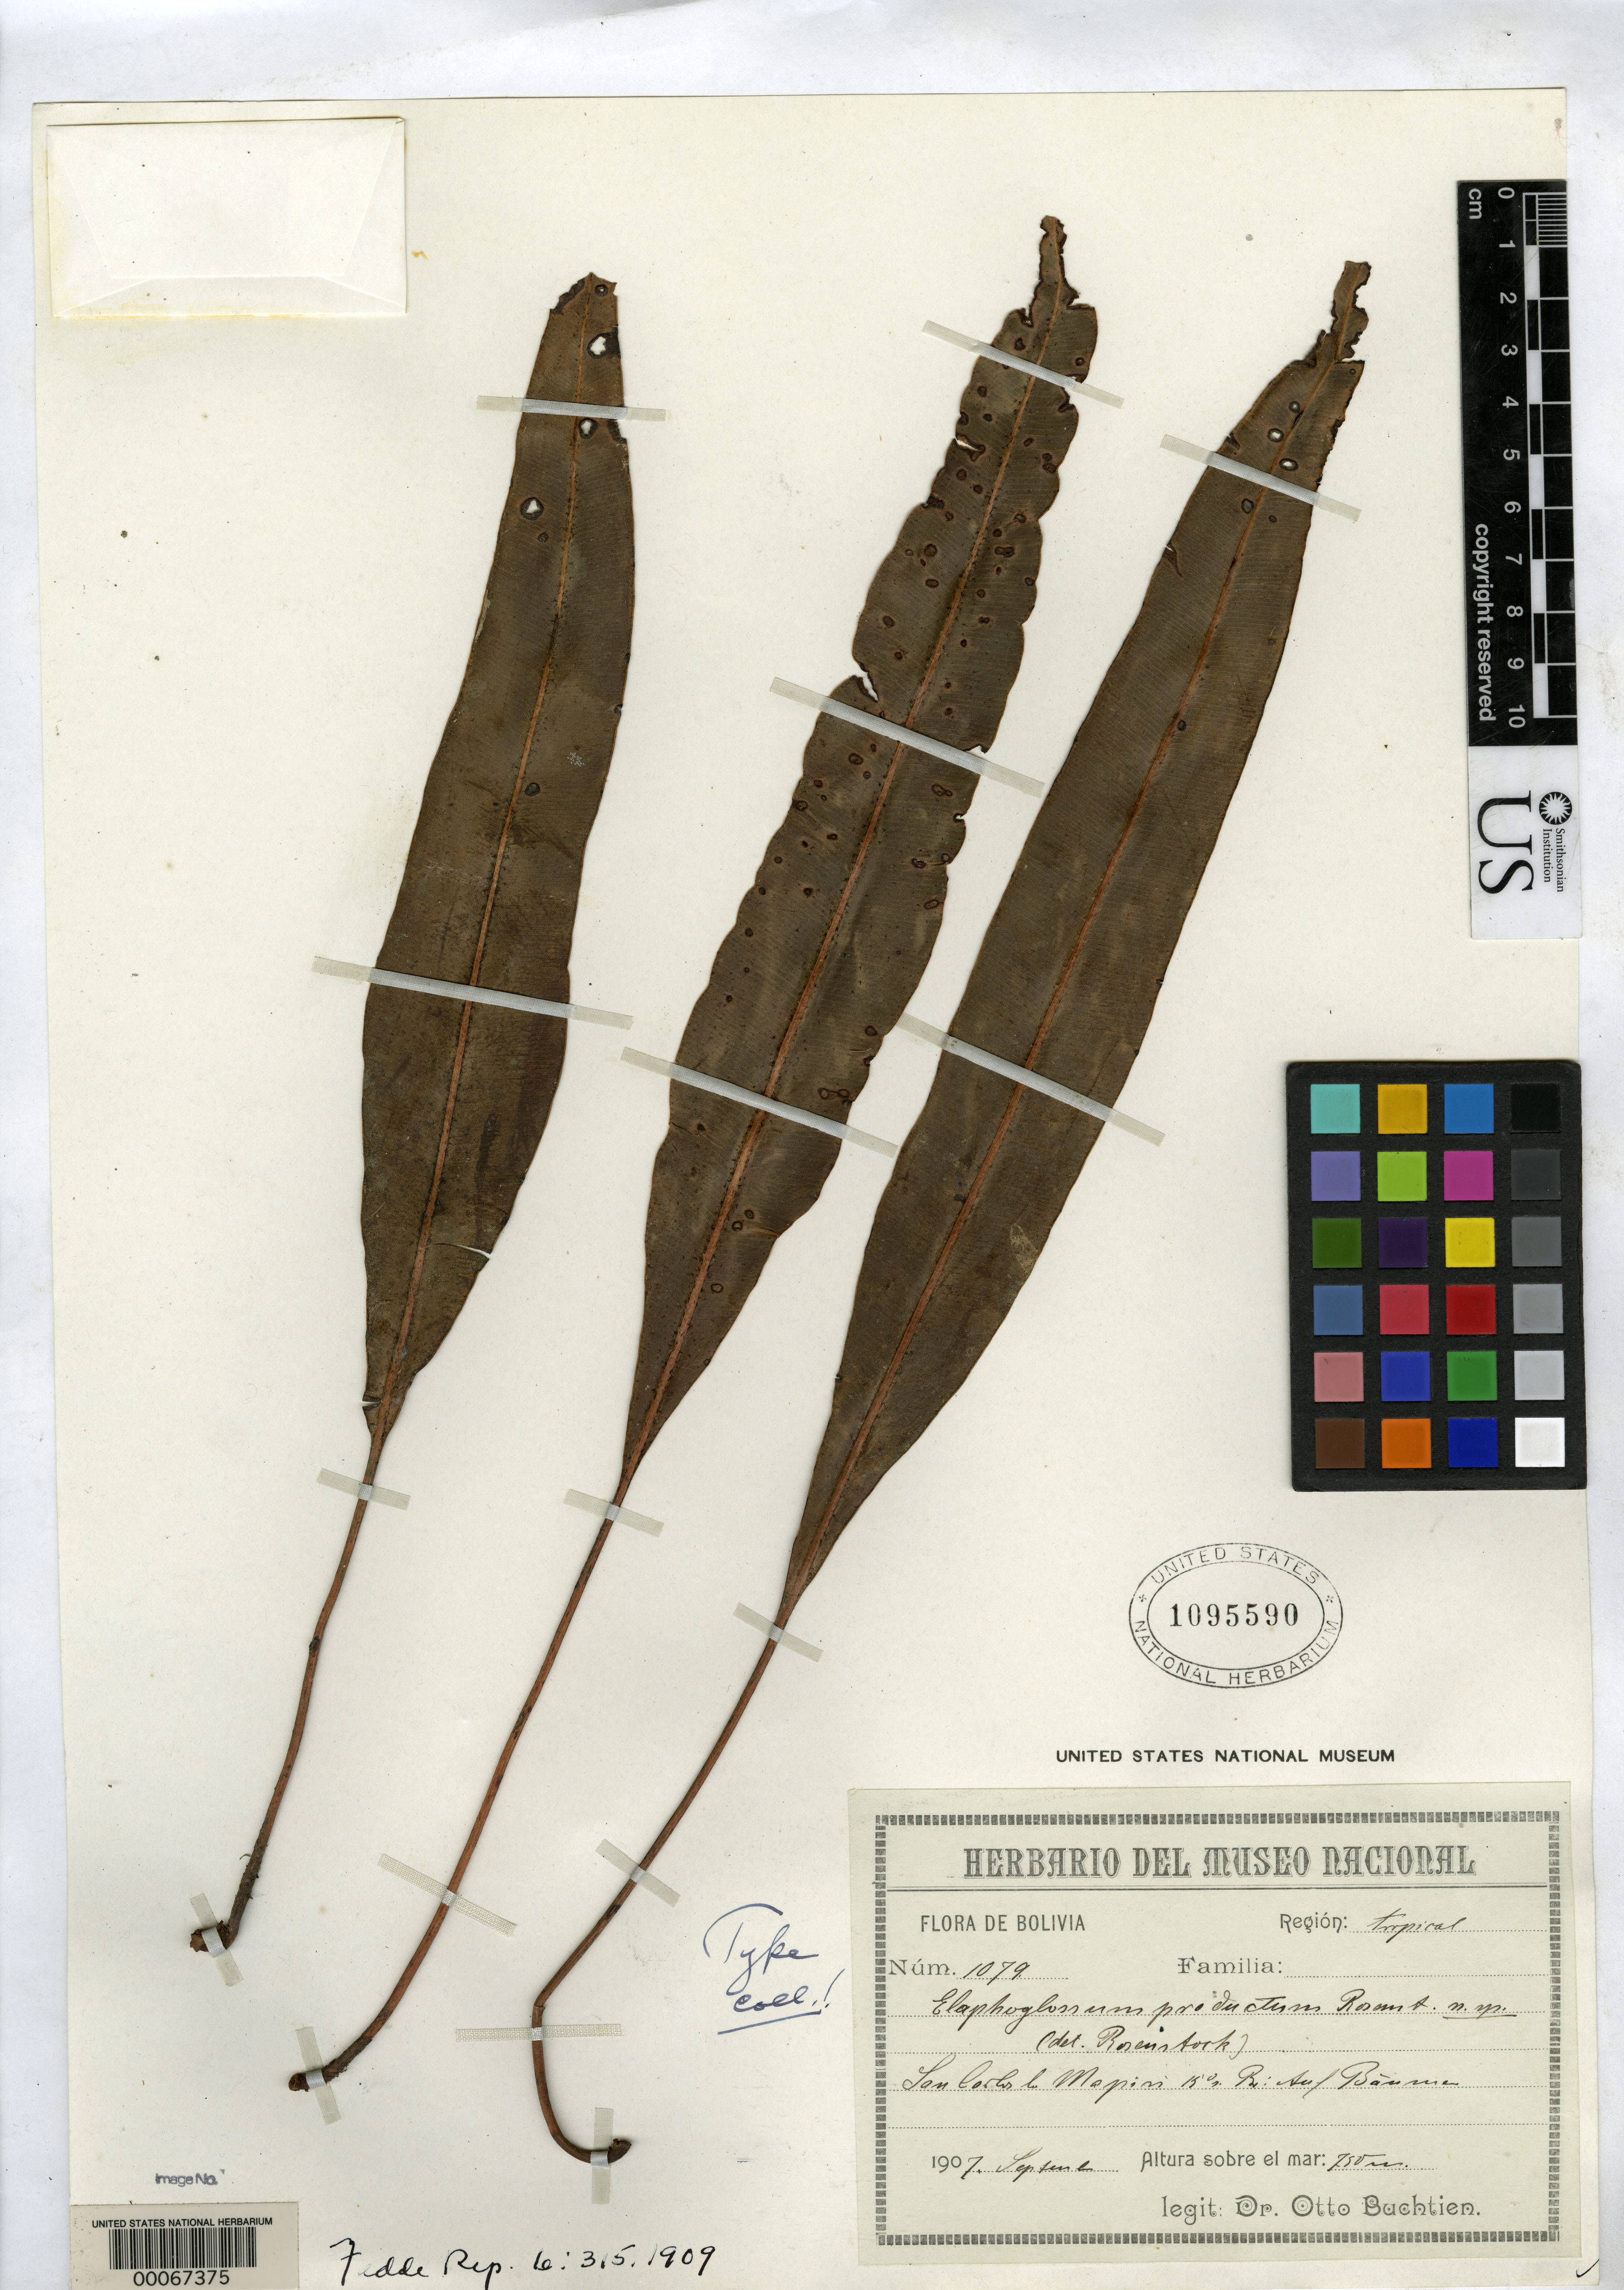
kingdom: Plantae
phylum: Tracheophyta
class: Polypodiopsida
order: Polypodiales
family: Dryopteridaceae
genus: Elaphoglossum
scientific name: Elaphoglossum productum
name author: Rosenst.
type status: Isotype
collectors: O. Buchtien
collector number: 1079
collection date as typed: Oct 1979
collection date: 1979-10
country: Bolivia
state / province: La Paz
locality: San Carlos prope Mapiri.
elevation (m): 550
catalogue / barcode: US 1095590